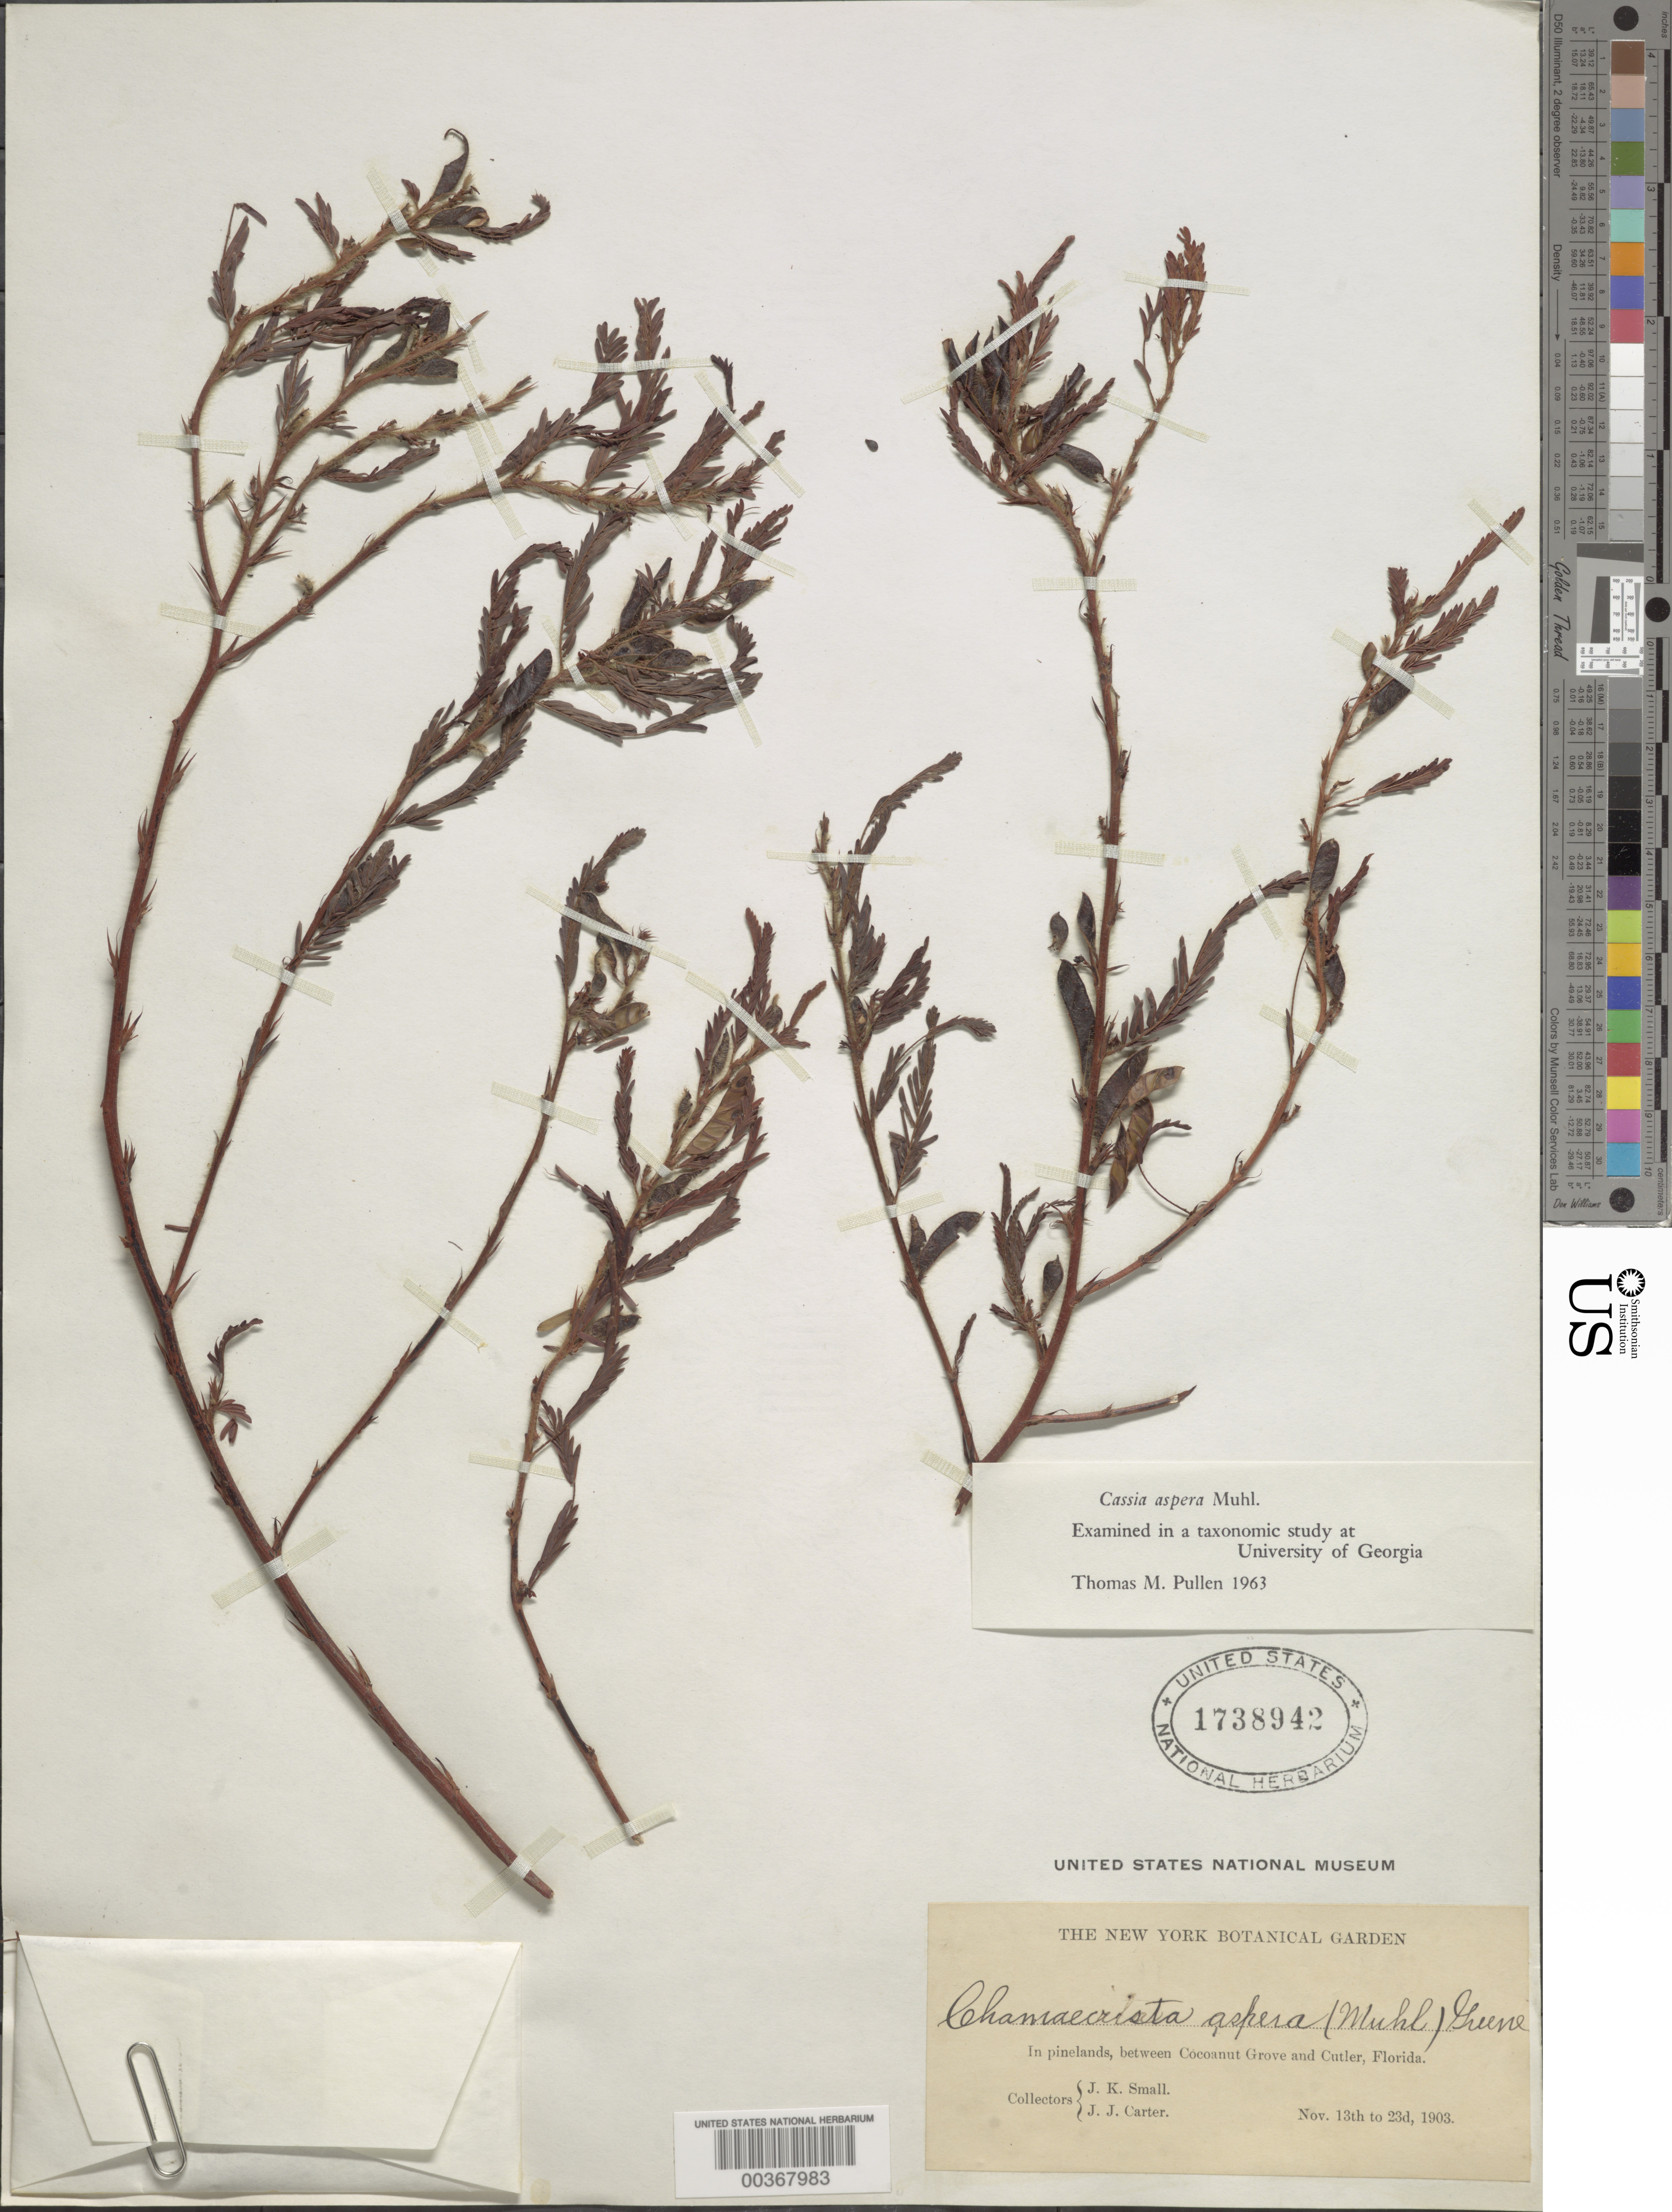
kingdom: Plantae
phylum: Tracheophyta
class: Magnoliopsida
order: Fabales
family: Fabaceae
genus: Chamaecrista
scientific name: Chamaecrista nictitans var. aspera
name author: (Muhl. ex Elliot) H.S. Irwin & Barneby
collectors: J. K. Small & J. J. Carter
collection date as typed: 13 Nov 1903 to 23 Nov 1903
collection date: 1903-11-13/1903-11-23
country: United States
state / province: Florida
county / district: Dade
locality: Between Cocoanut Grove and Cutler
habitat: In pinelands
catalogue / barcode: US 1738942